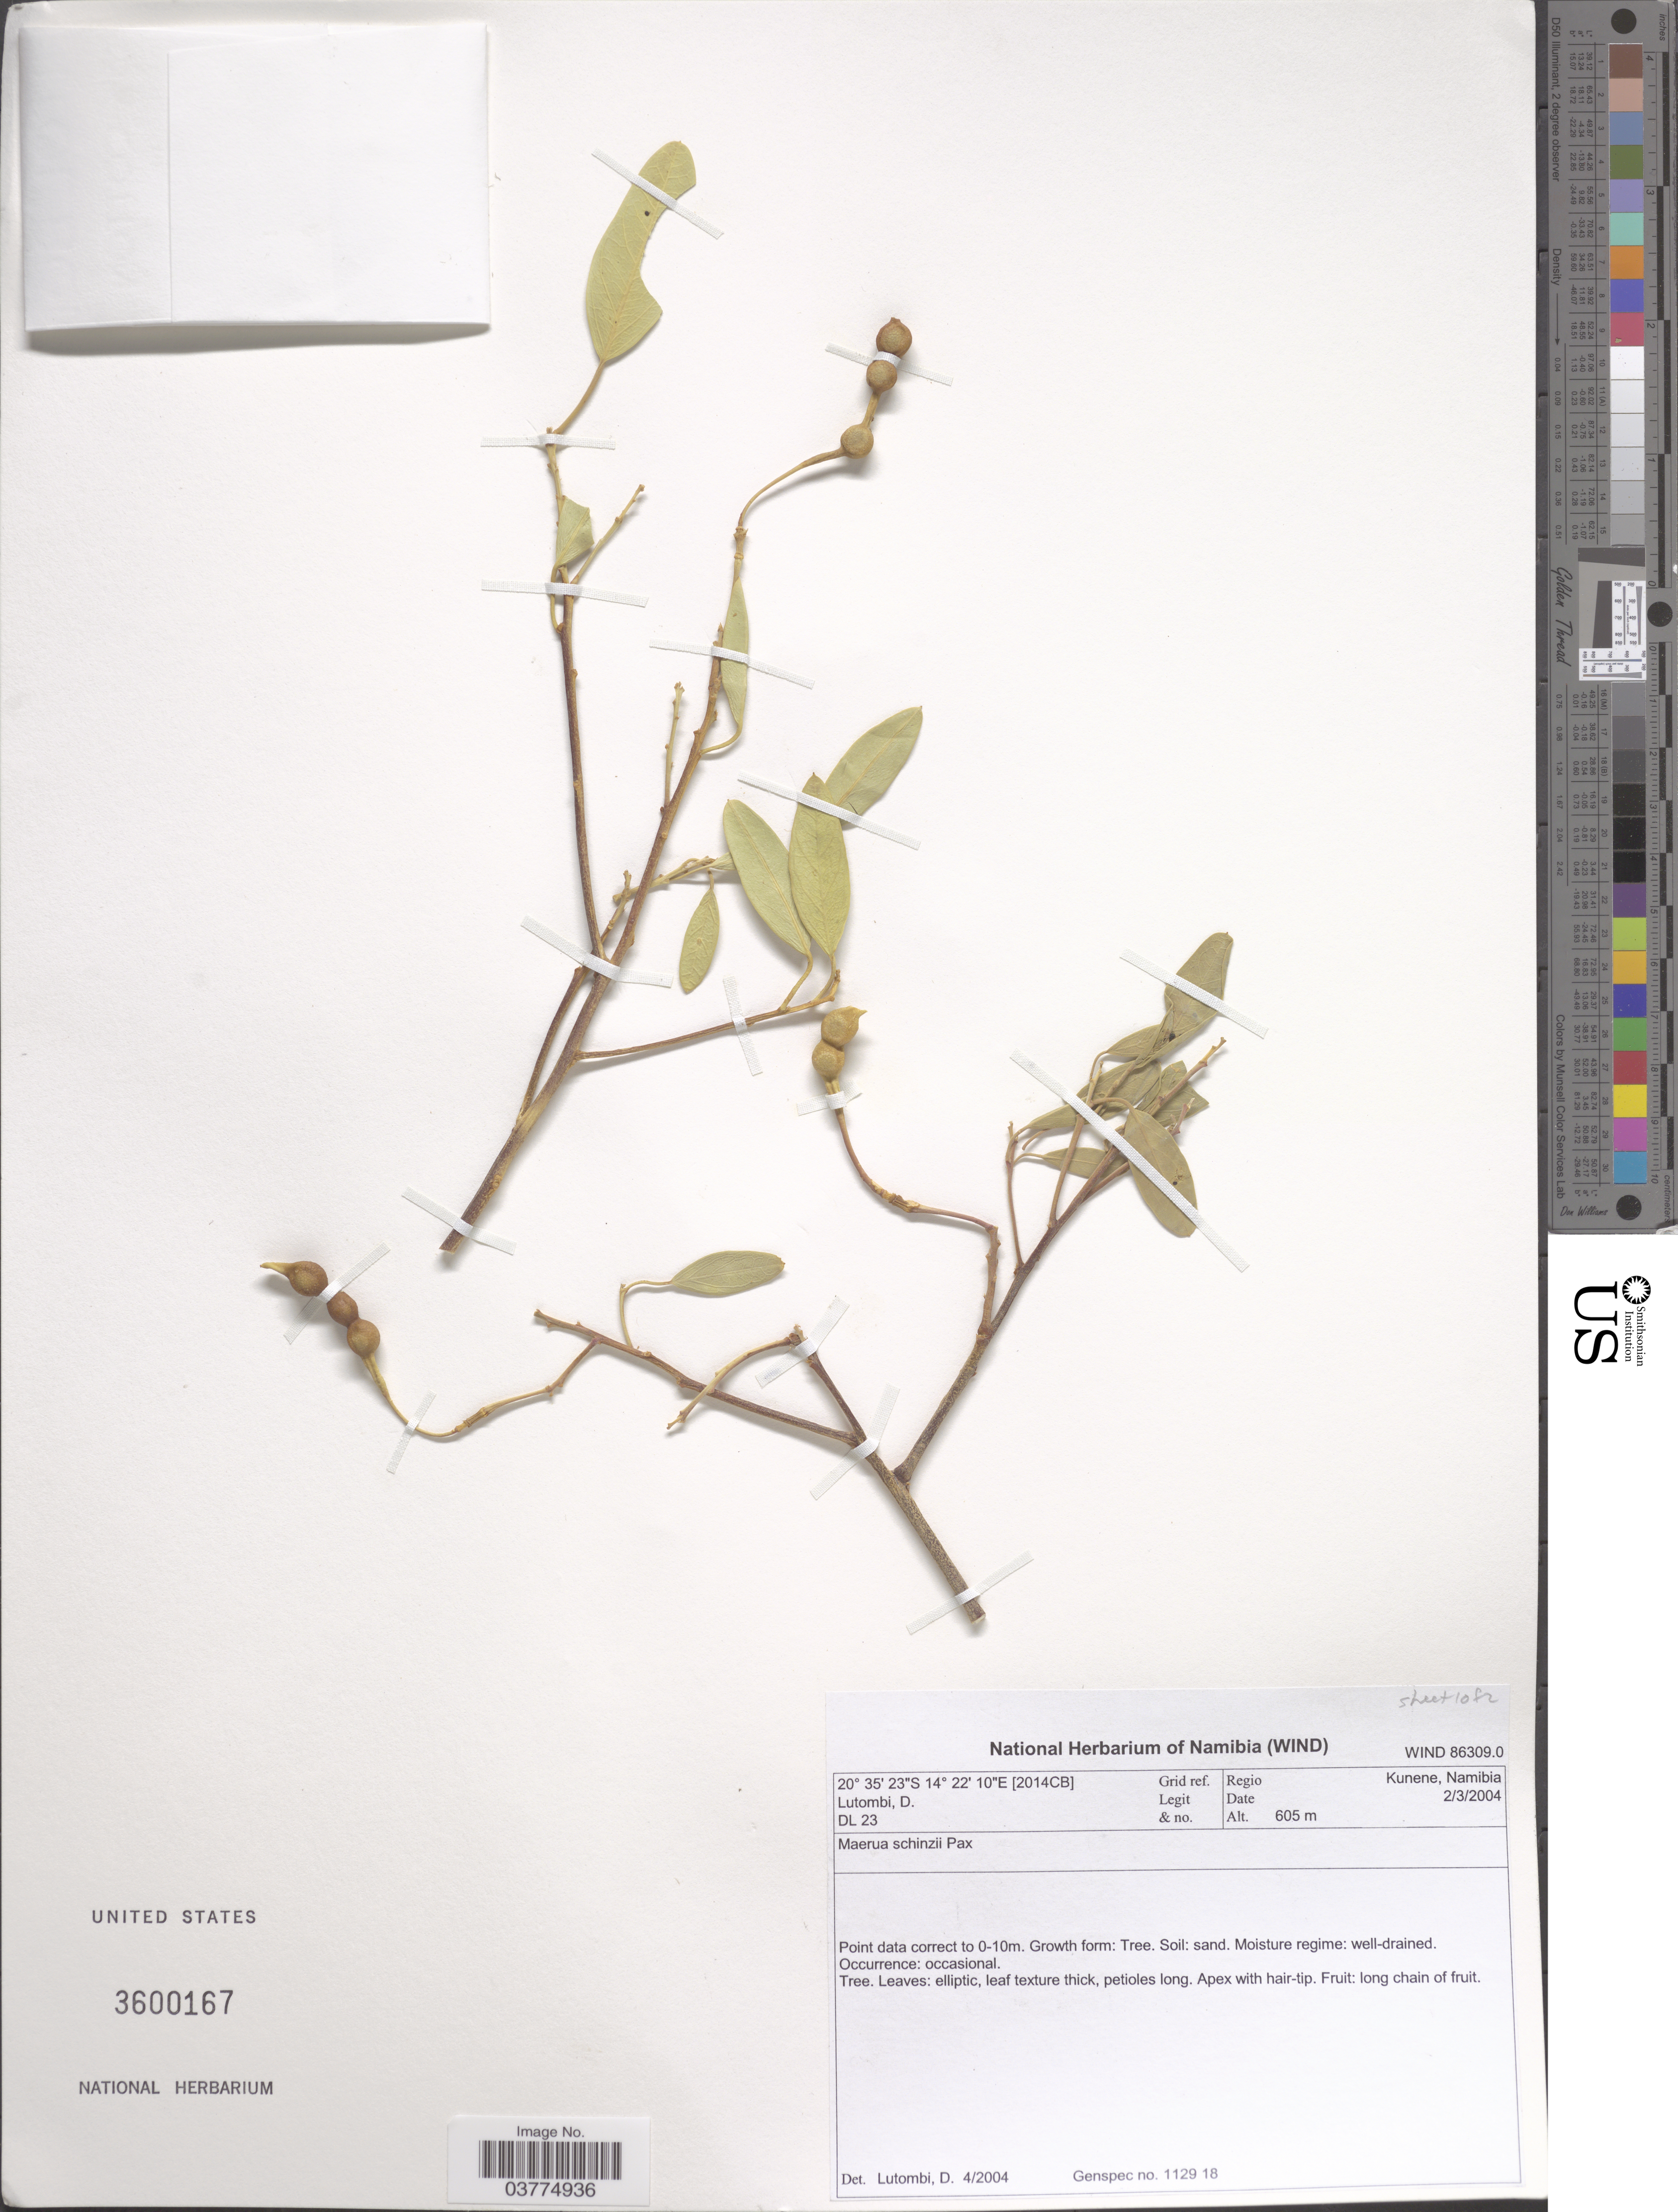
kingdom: Plantae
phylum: Tracheophyta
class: Magnoliopsida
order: Brassicales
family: Capparaceae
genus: Maerua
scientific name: Maerua schinzii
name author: Pax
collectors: D. Lutombi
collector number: DL 23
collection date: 2004-03-02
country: Namibia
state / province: Kunene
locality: [2014CB] Grid ref., Regio Kunene, Namibia.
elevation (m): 605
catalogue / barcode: US 3600167